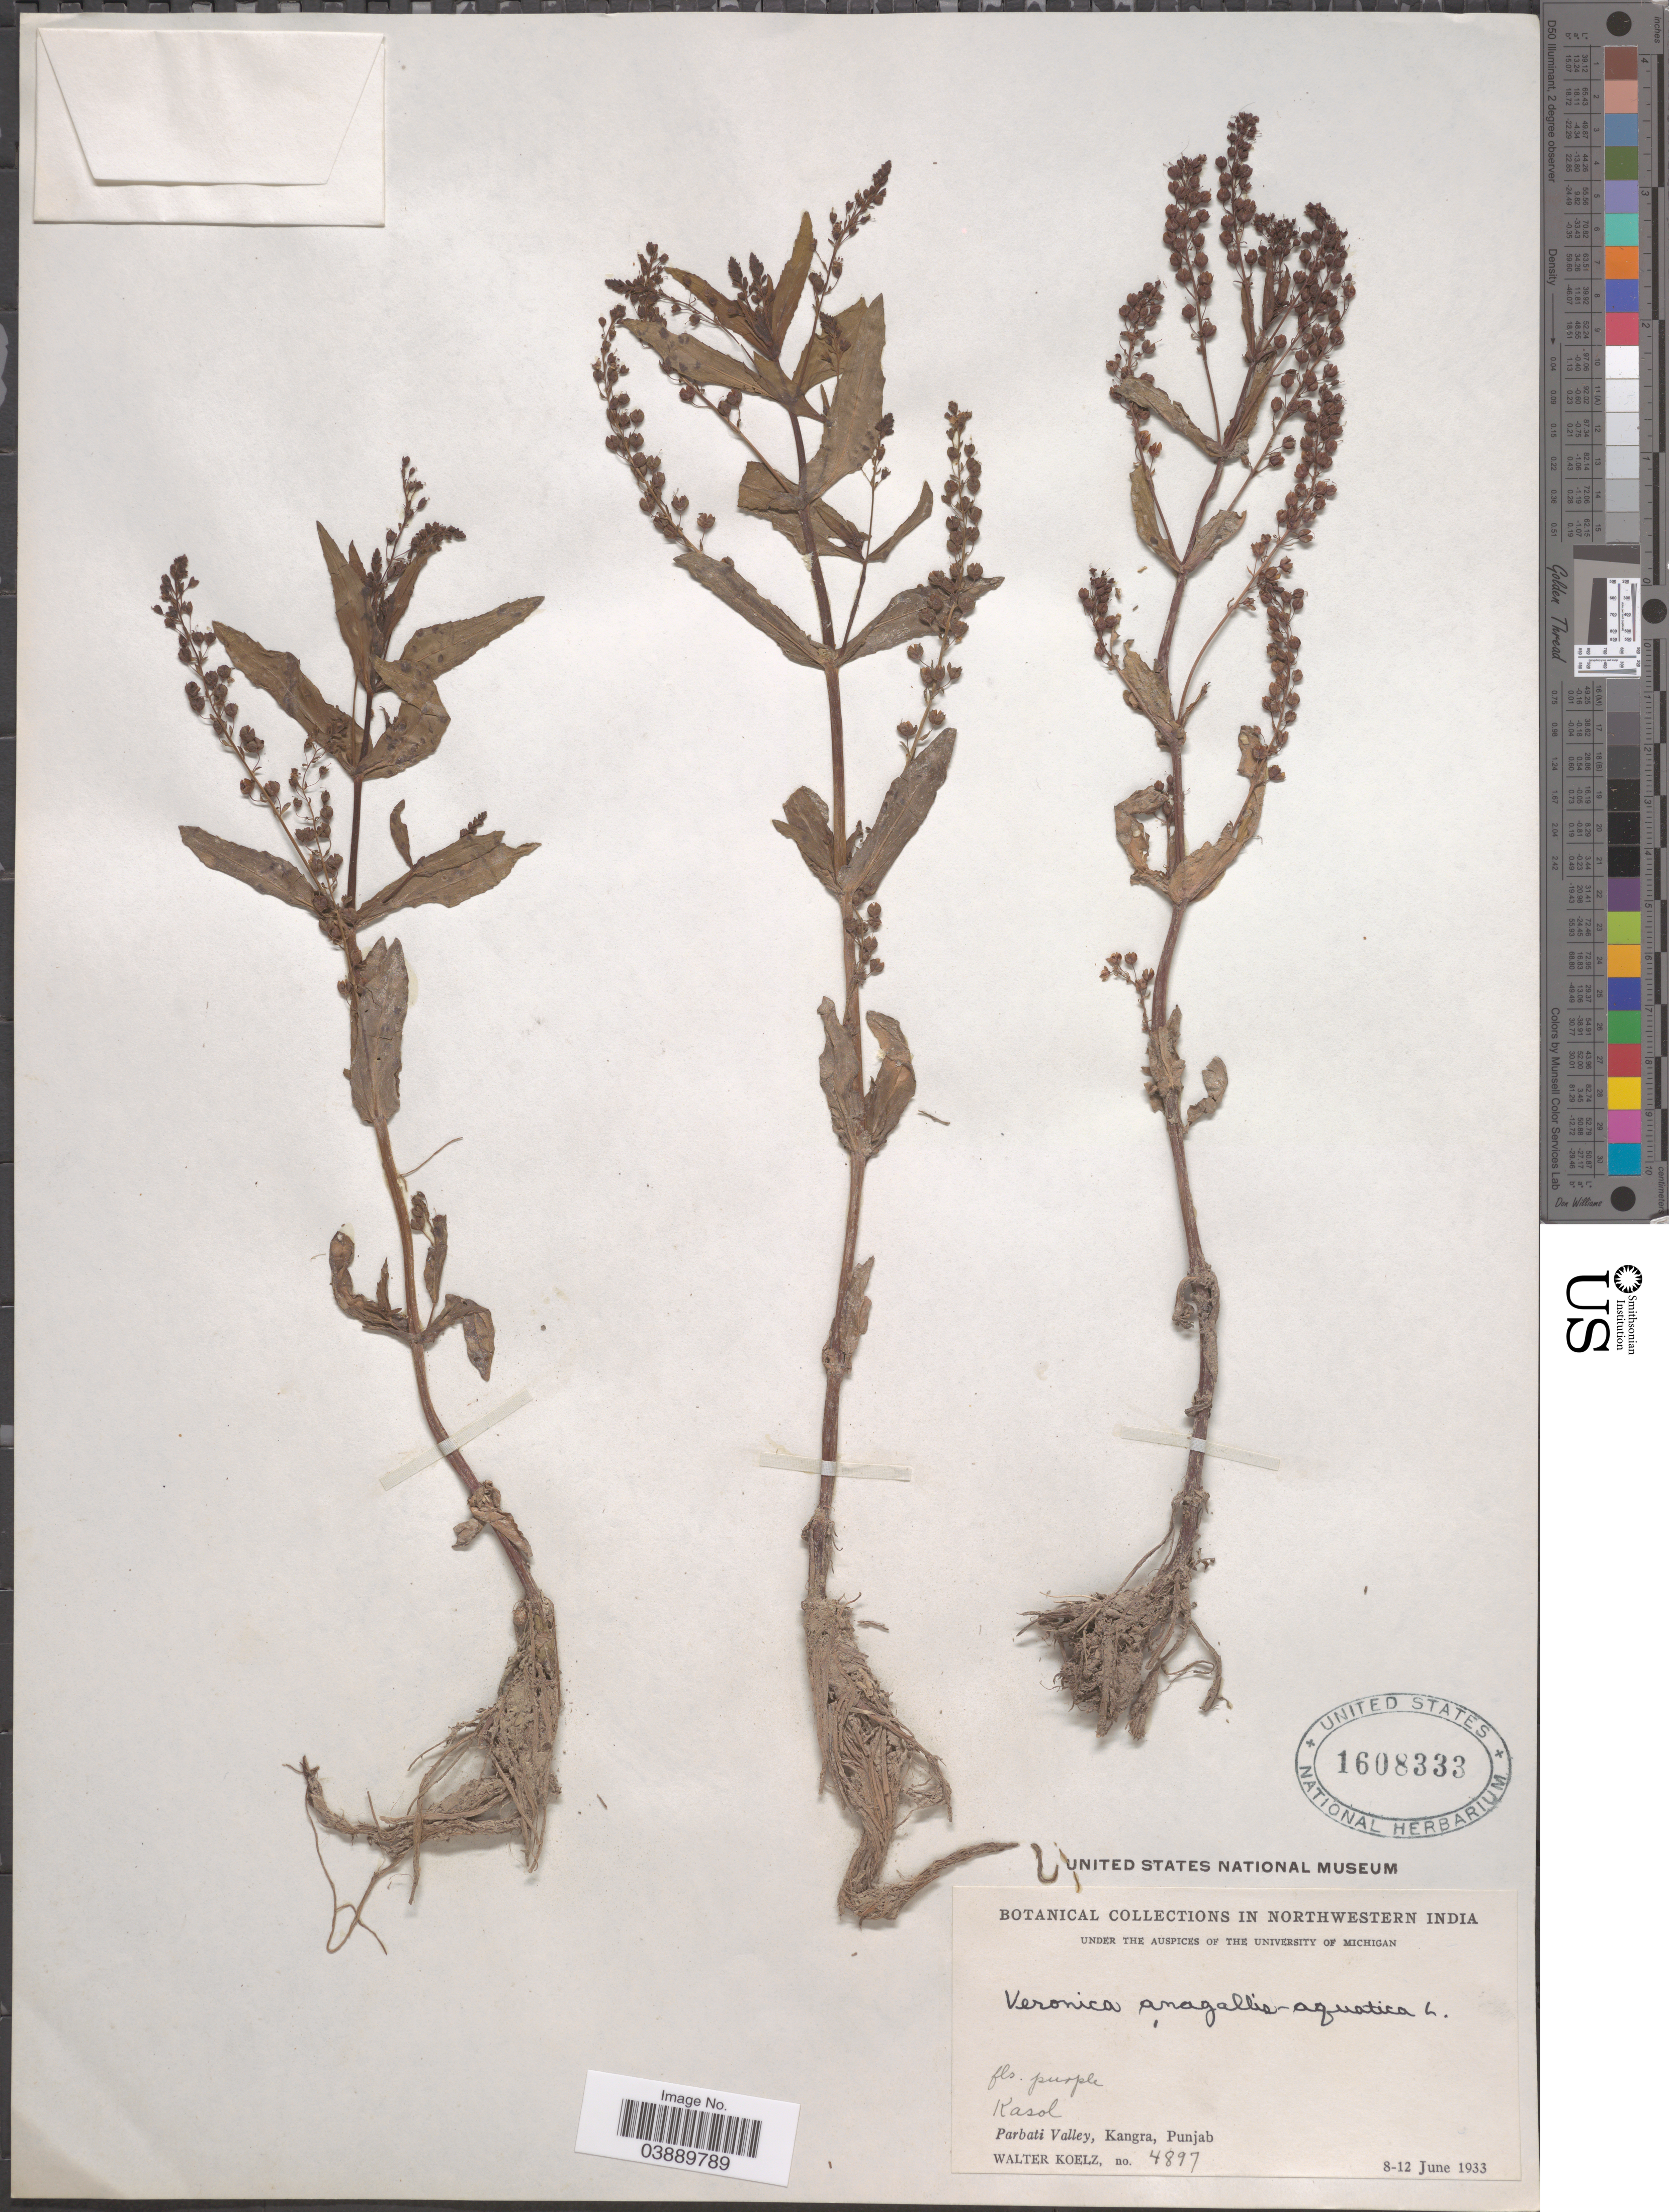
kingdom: Plantae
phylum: Tracheophyta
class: Magnoliopsida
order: Lamiales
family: Plantaginaceae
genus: Veronica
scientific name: Veronica anagallis-aquatica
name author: L.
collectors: W. N. Koelz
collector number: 4897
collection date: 1933-06-08/1933-06-12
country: India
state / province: Punjab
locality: Northwestern India. Kasol. Parbati Valley, Kangra.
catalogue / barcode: US 1608333